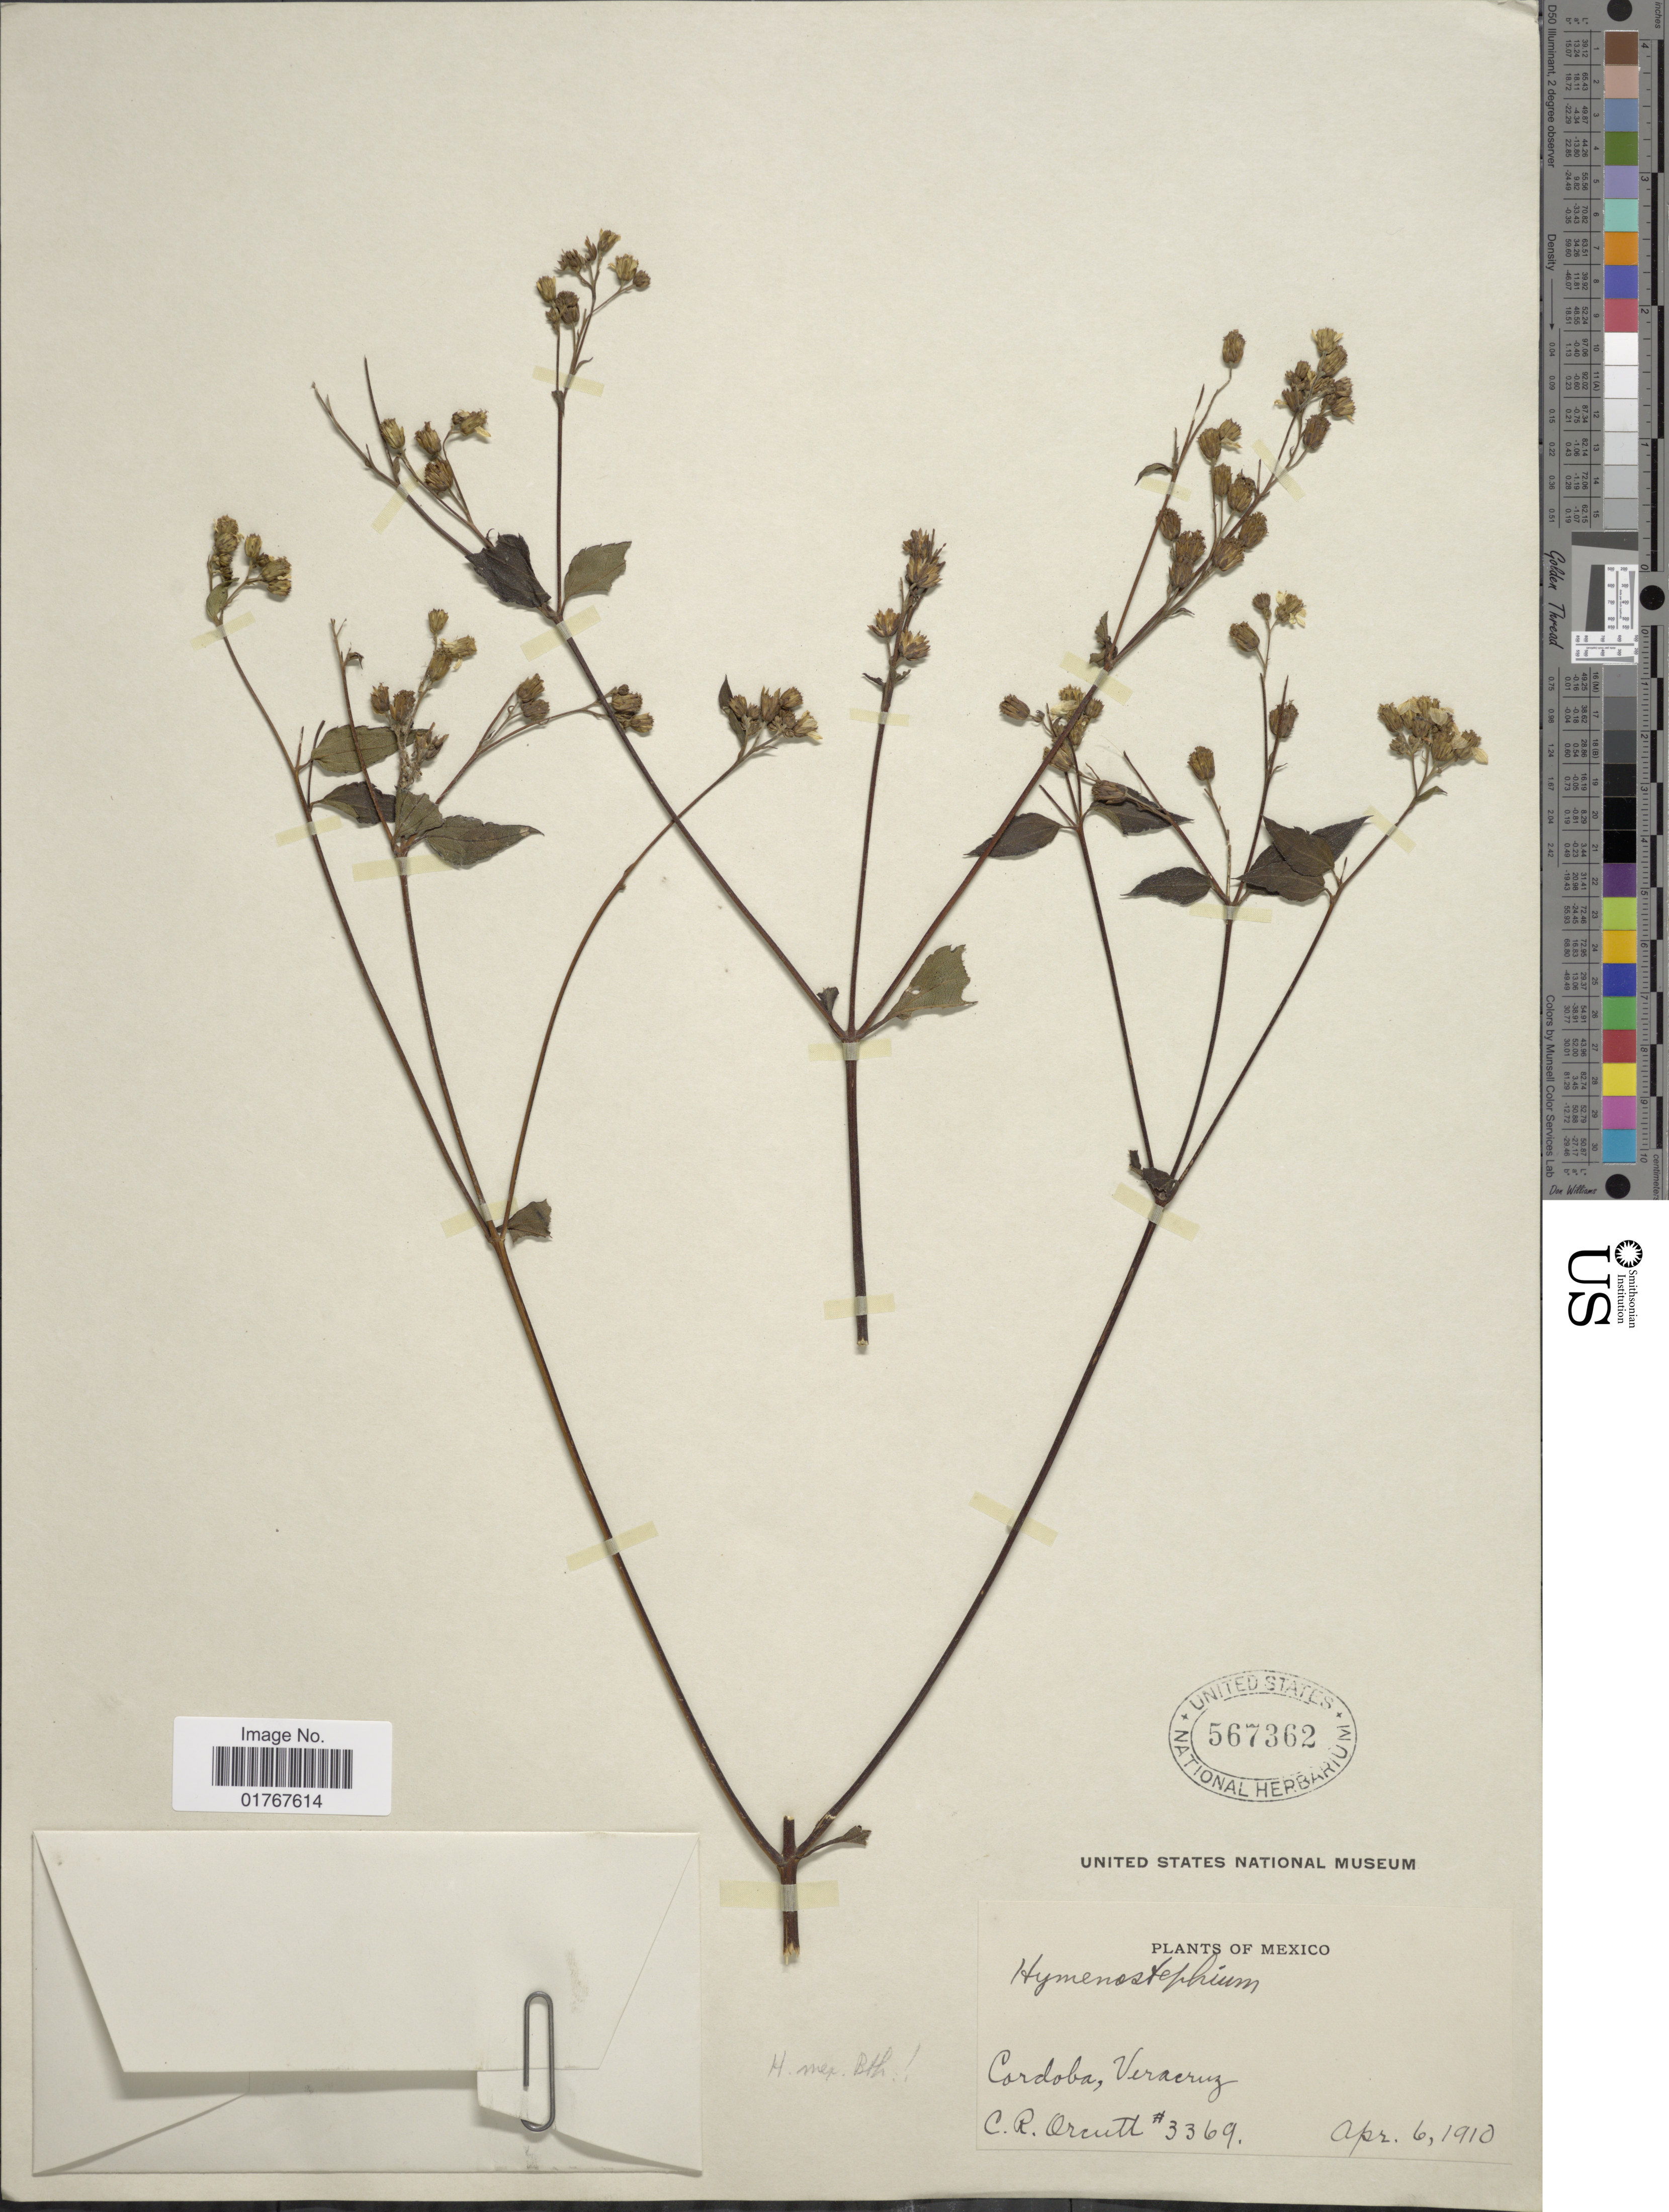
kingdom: Plantae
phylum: Tracheophyta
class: Magnoliopsida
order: Asterales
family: Asteraceae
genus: Viguiera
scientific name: Viguiera cordata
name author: (Hook. & Arn.) D'Arcy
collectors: C. R. Orcutt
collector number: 3369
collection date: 1910-04-06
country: Mexico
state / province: Veracruz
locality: Cordoba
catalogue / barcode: US 567362